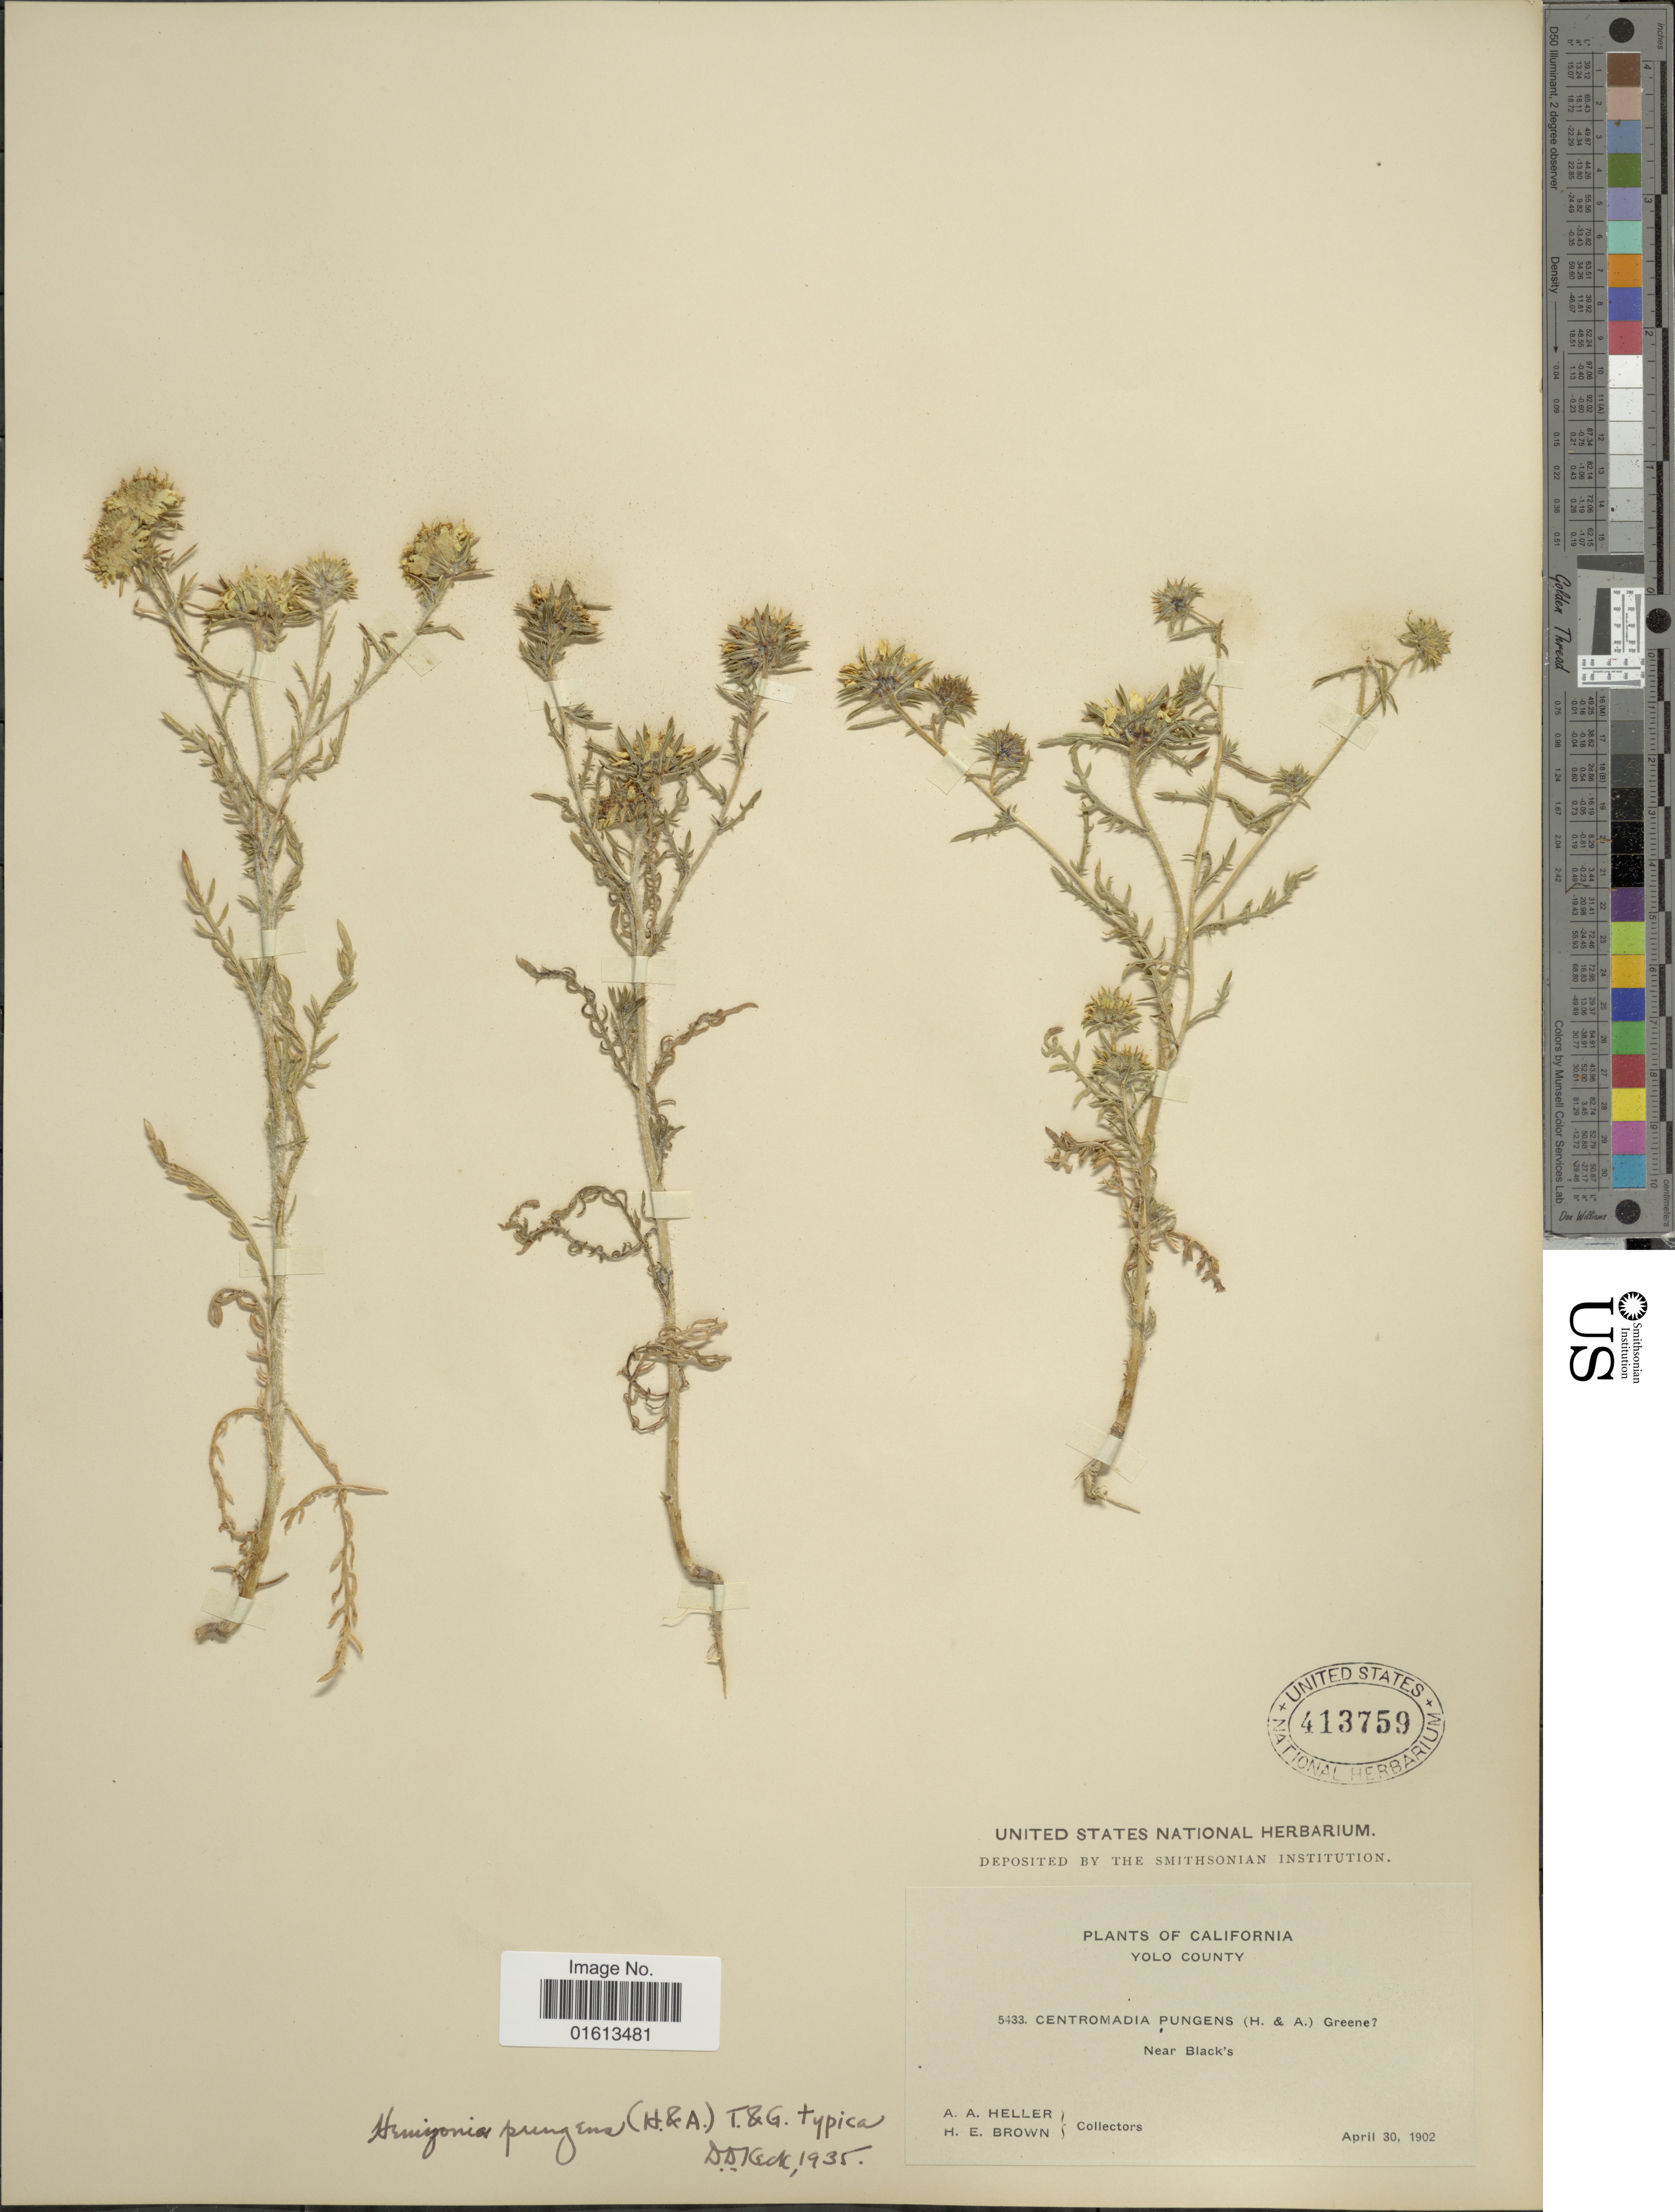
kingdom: Plantae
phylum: Tracheophyta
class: Magnoliopsida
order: Asterales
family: Asteraceae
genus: Centromadia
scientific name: Centromadia pungens subsp. pungens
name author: Hook. & Arn.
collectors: A. A. Heller & H. E. Brown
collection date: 1902-04-30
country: United States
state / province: California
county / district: Yolo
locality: California. Yolo County. Near Black's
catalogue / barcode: US 413759